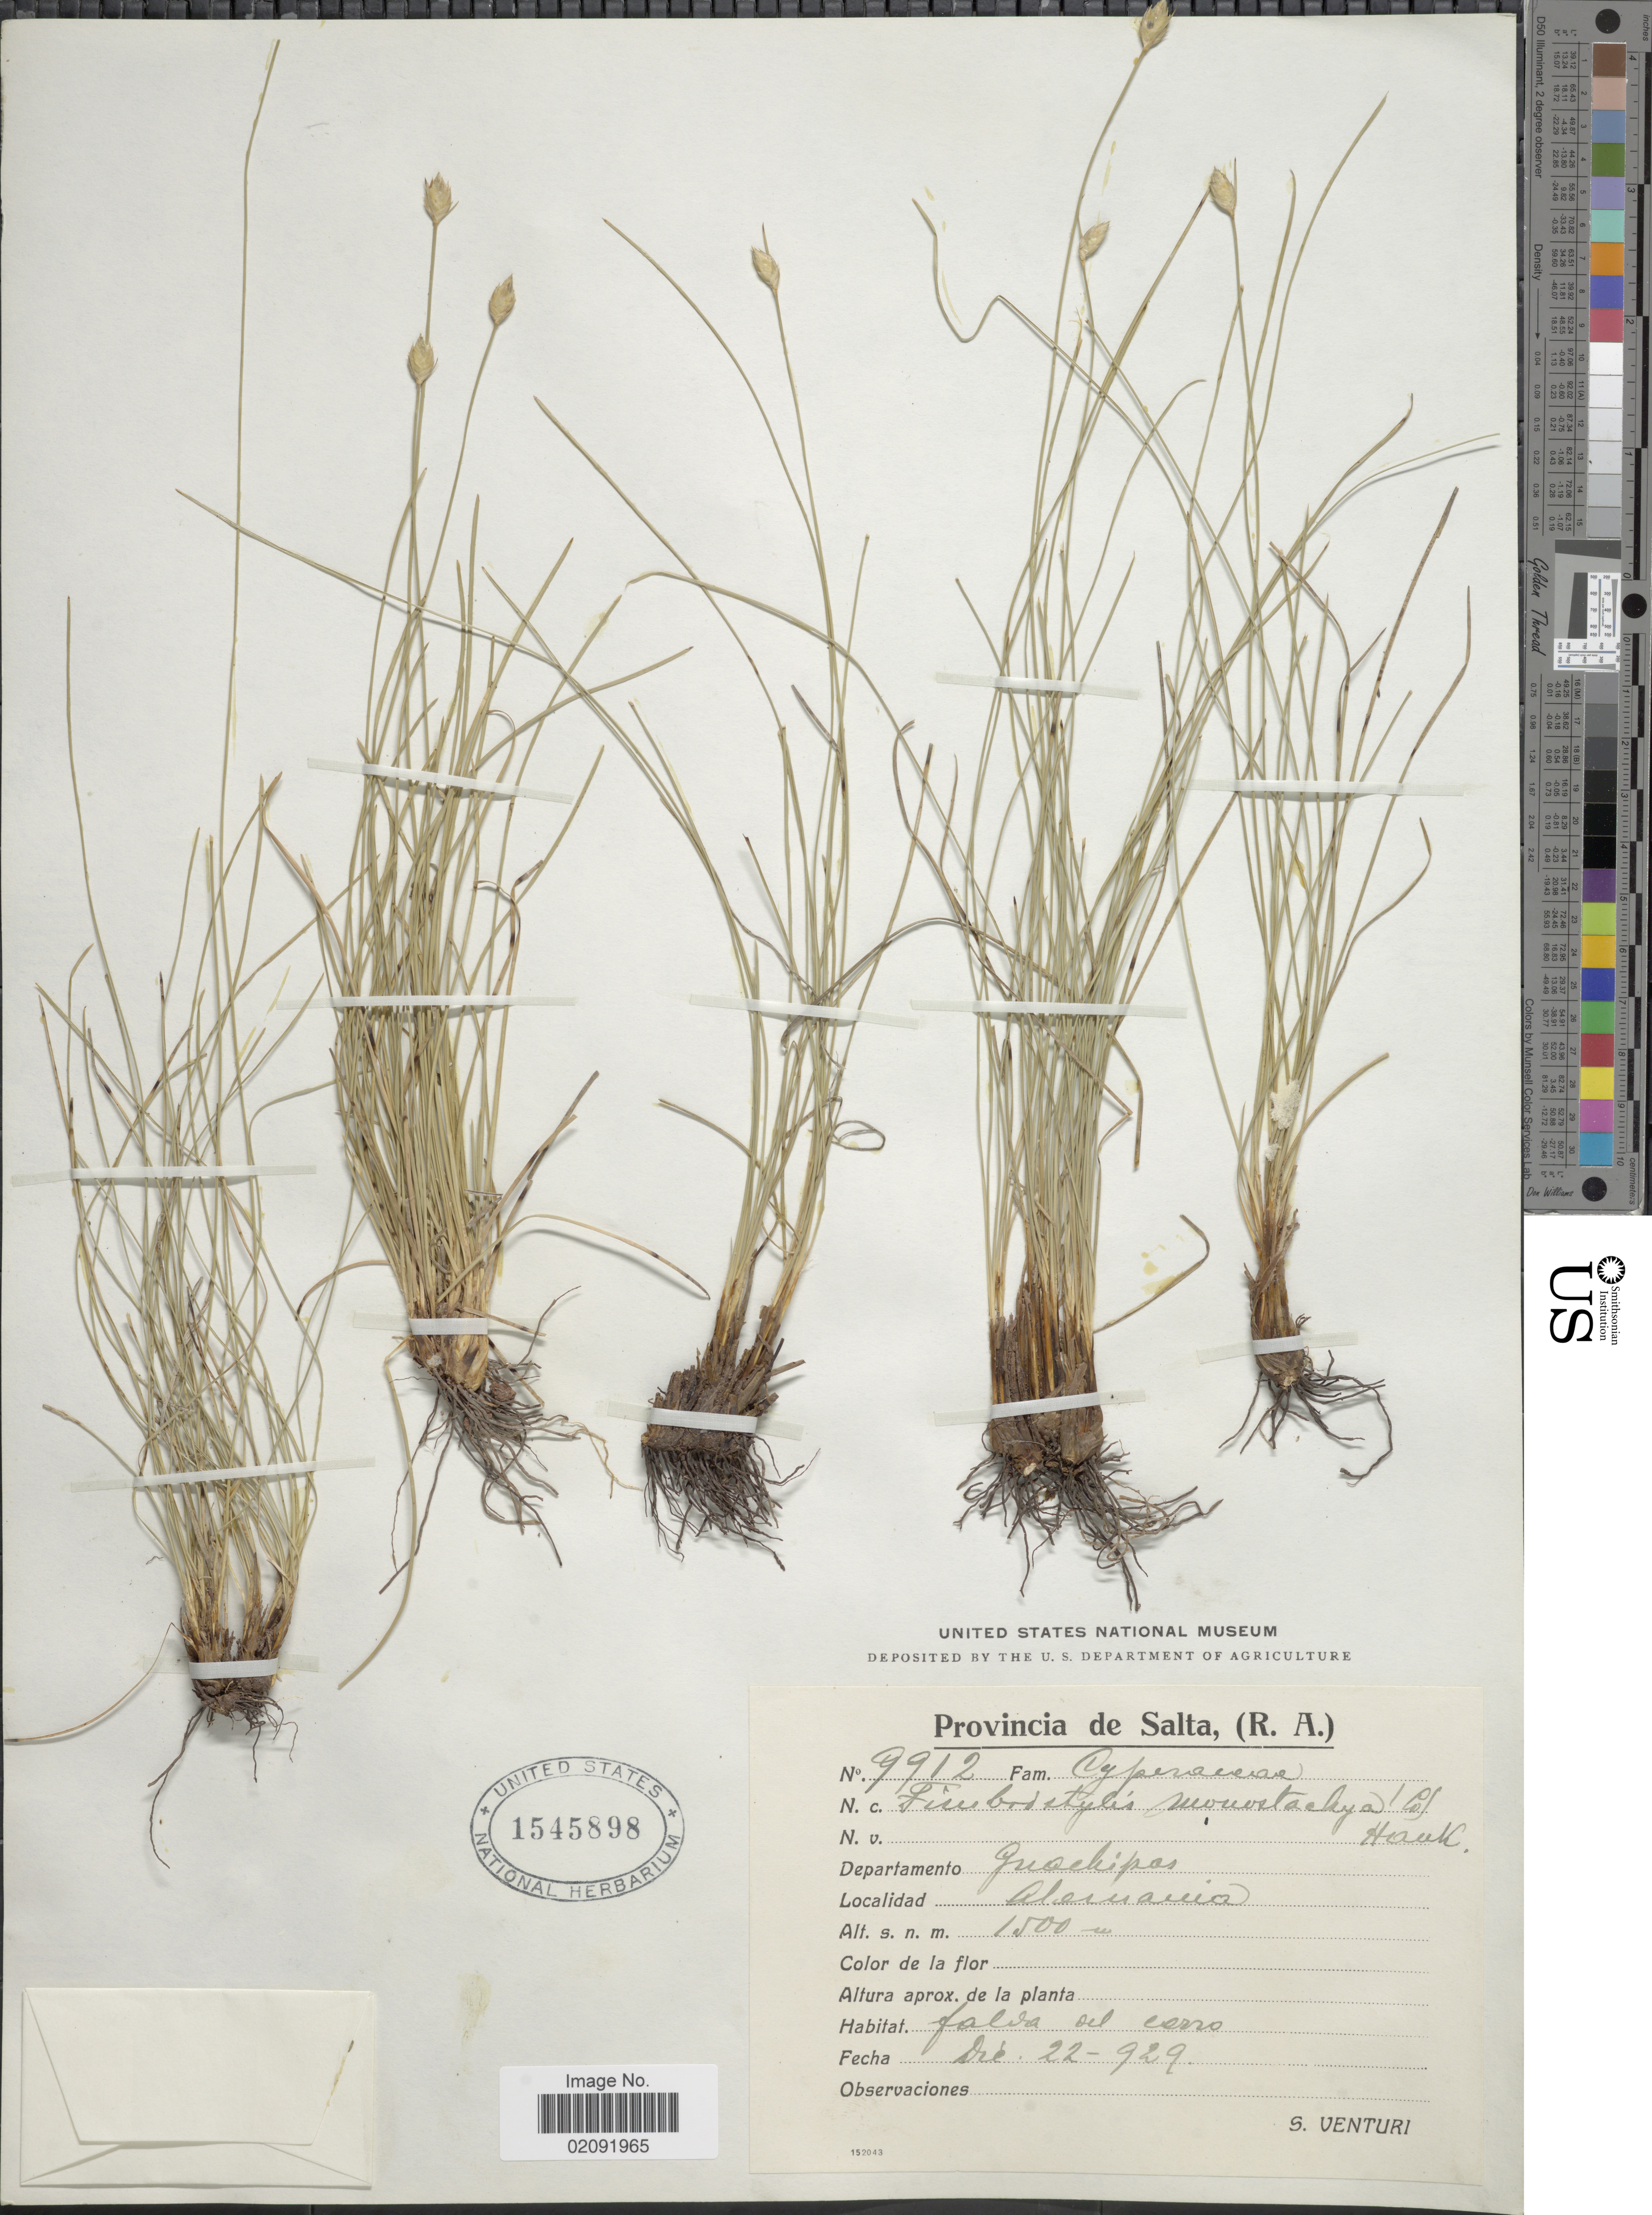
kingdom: Plantae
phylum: Tracheophyta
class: Liliopsida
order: Poales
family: Cyperaceae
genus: Abildgaardia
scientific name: Abildgaardia ovata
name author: (Burm. f.) Kral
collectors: S. Venturi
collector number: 9912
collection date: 1929-12-22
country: Argentina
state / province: Salta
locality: (R.A.), Departamento Guachipas, Alemania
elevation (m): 1500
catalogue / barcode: US 1545898